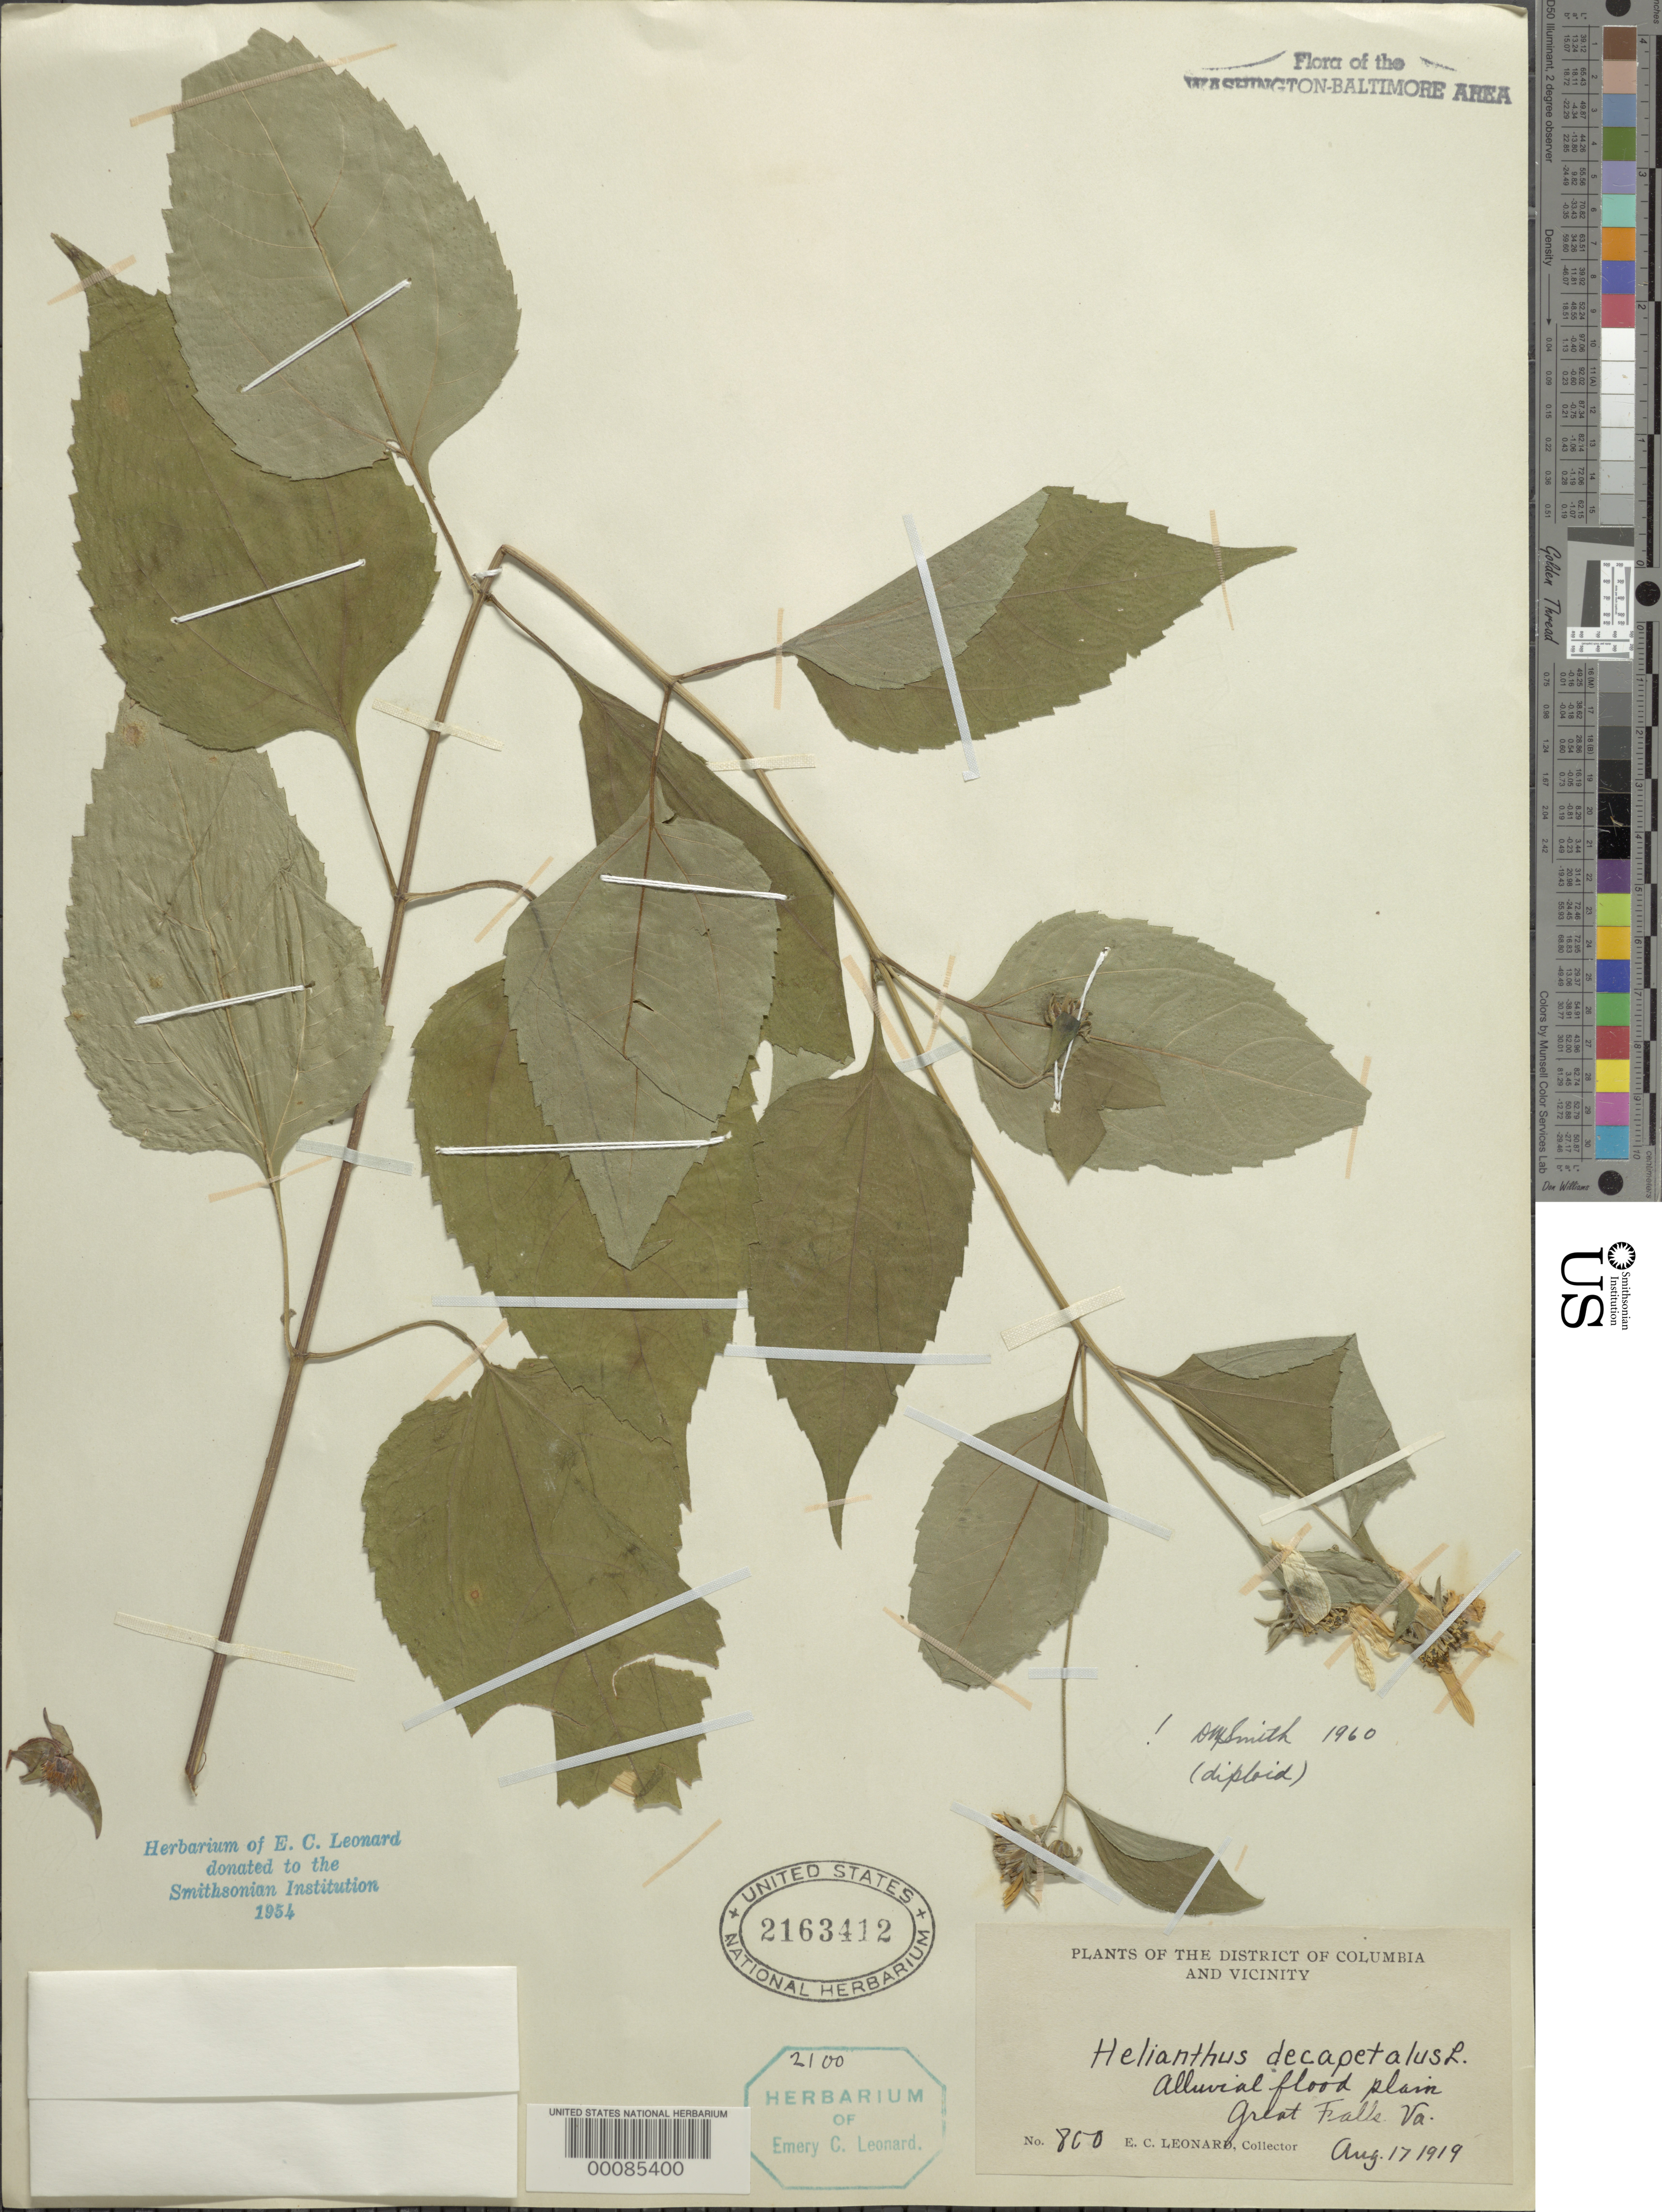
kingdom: Plantae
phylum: Tracheophyta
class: Magnoliopsida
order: Asterales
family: Asteraceae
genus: Helianthus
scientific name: Helianthus decapetalus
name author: L.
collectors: E. C. Leonard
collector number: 800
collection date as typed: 17 Aug 1919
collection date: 1919-08-17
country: United States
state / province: Virginia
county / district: Fairfax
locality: Great Falls C. & O. Canal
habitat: Alluvial floodplain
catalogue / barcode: US 2163412